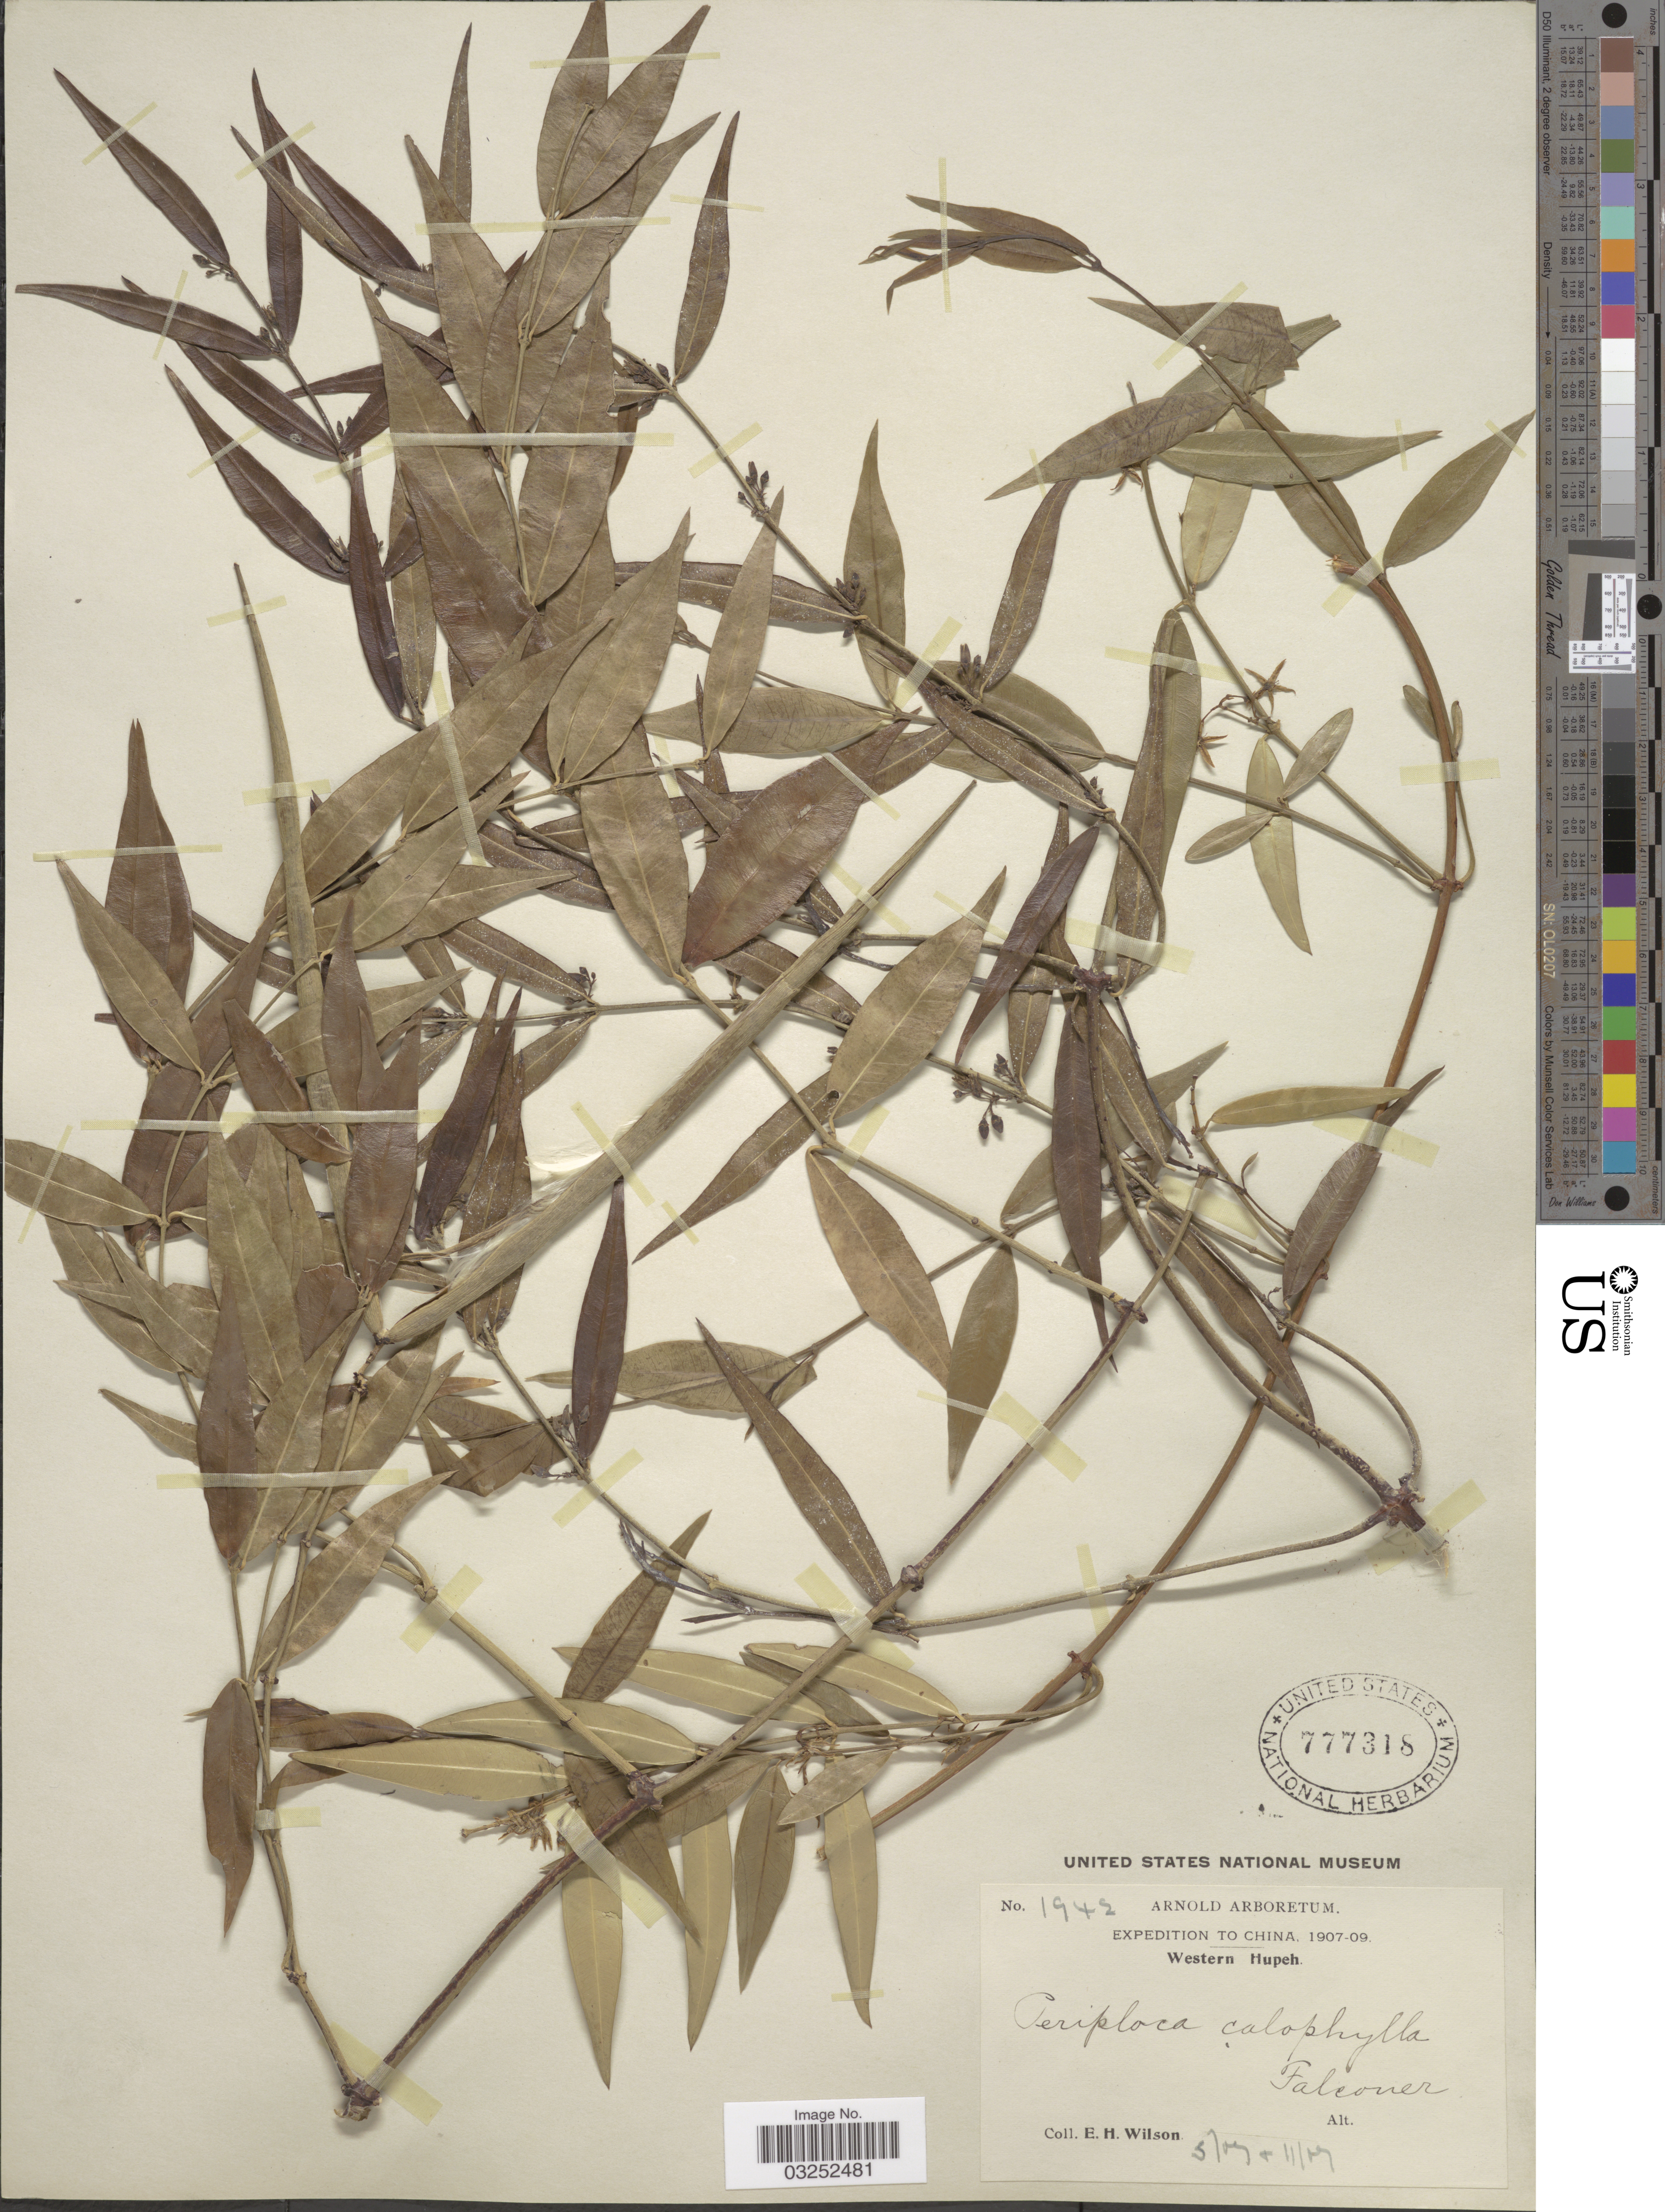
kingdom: Plantae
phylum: Tracheophyta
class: Magnoliopsida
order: Gentianales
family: Apocynaceae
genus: Periploca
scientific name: Periploca calophylla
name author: Rich. & Quart.-Dill.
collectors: E. Wilson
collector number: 1942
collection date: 1907-05/1907-11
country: China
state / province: Hubei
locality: Western Hupeh.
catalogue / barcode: US 777318